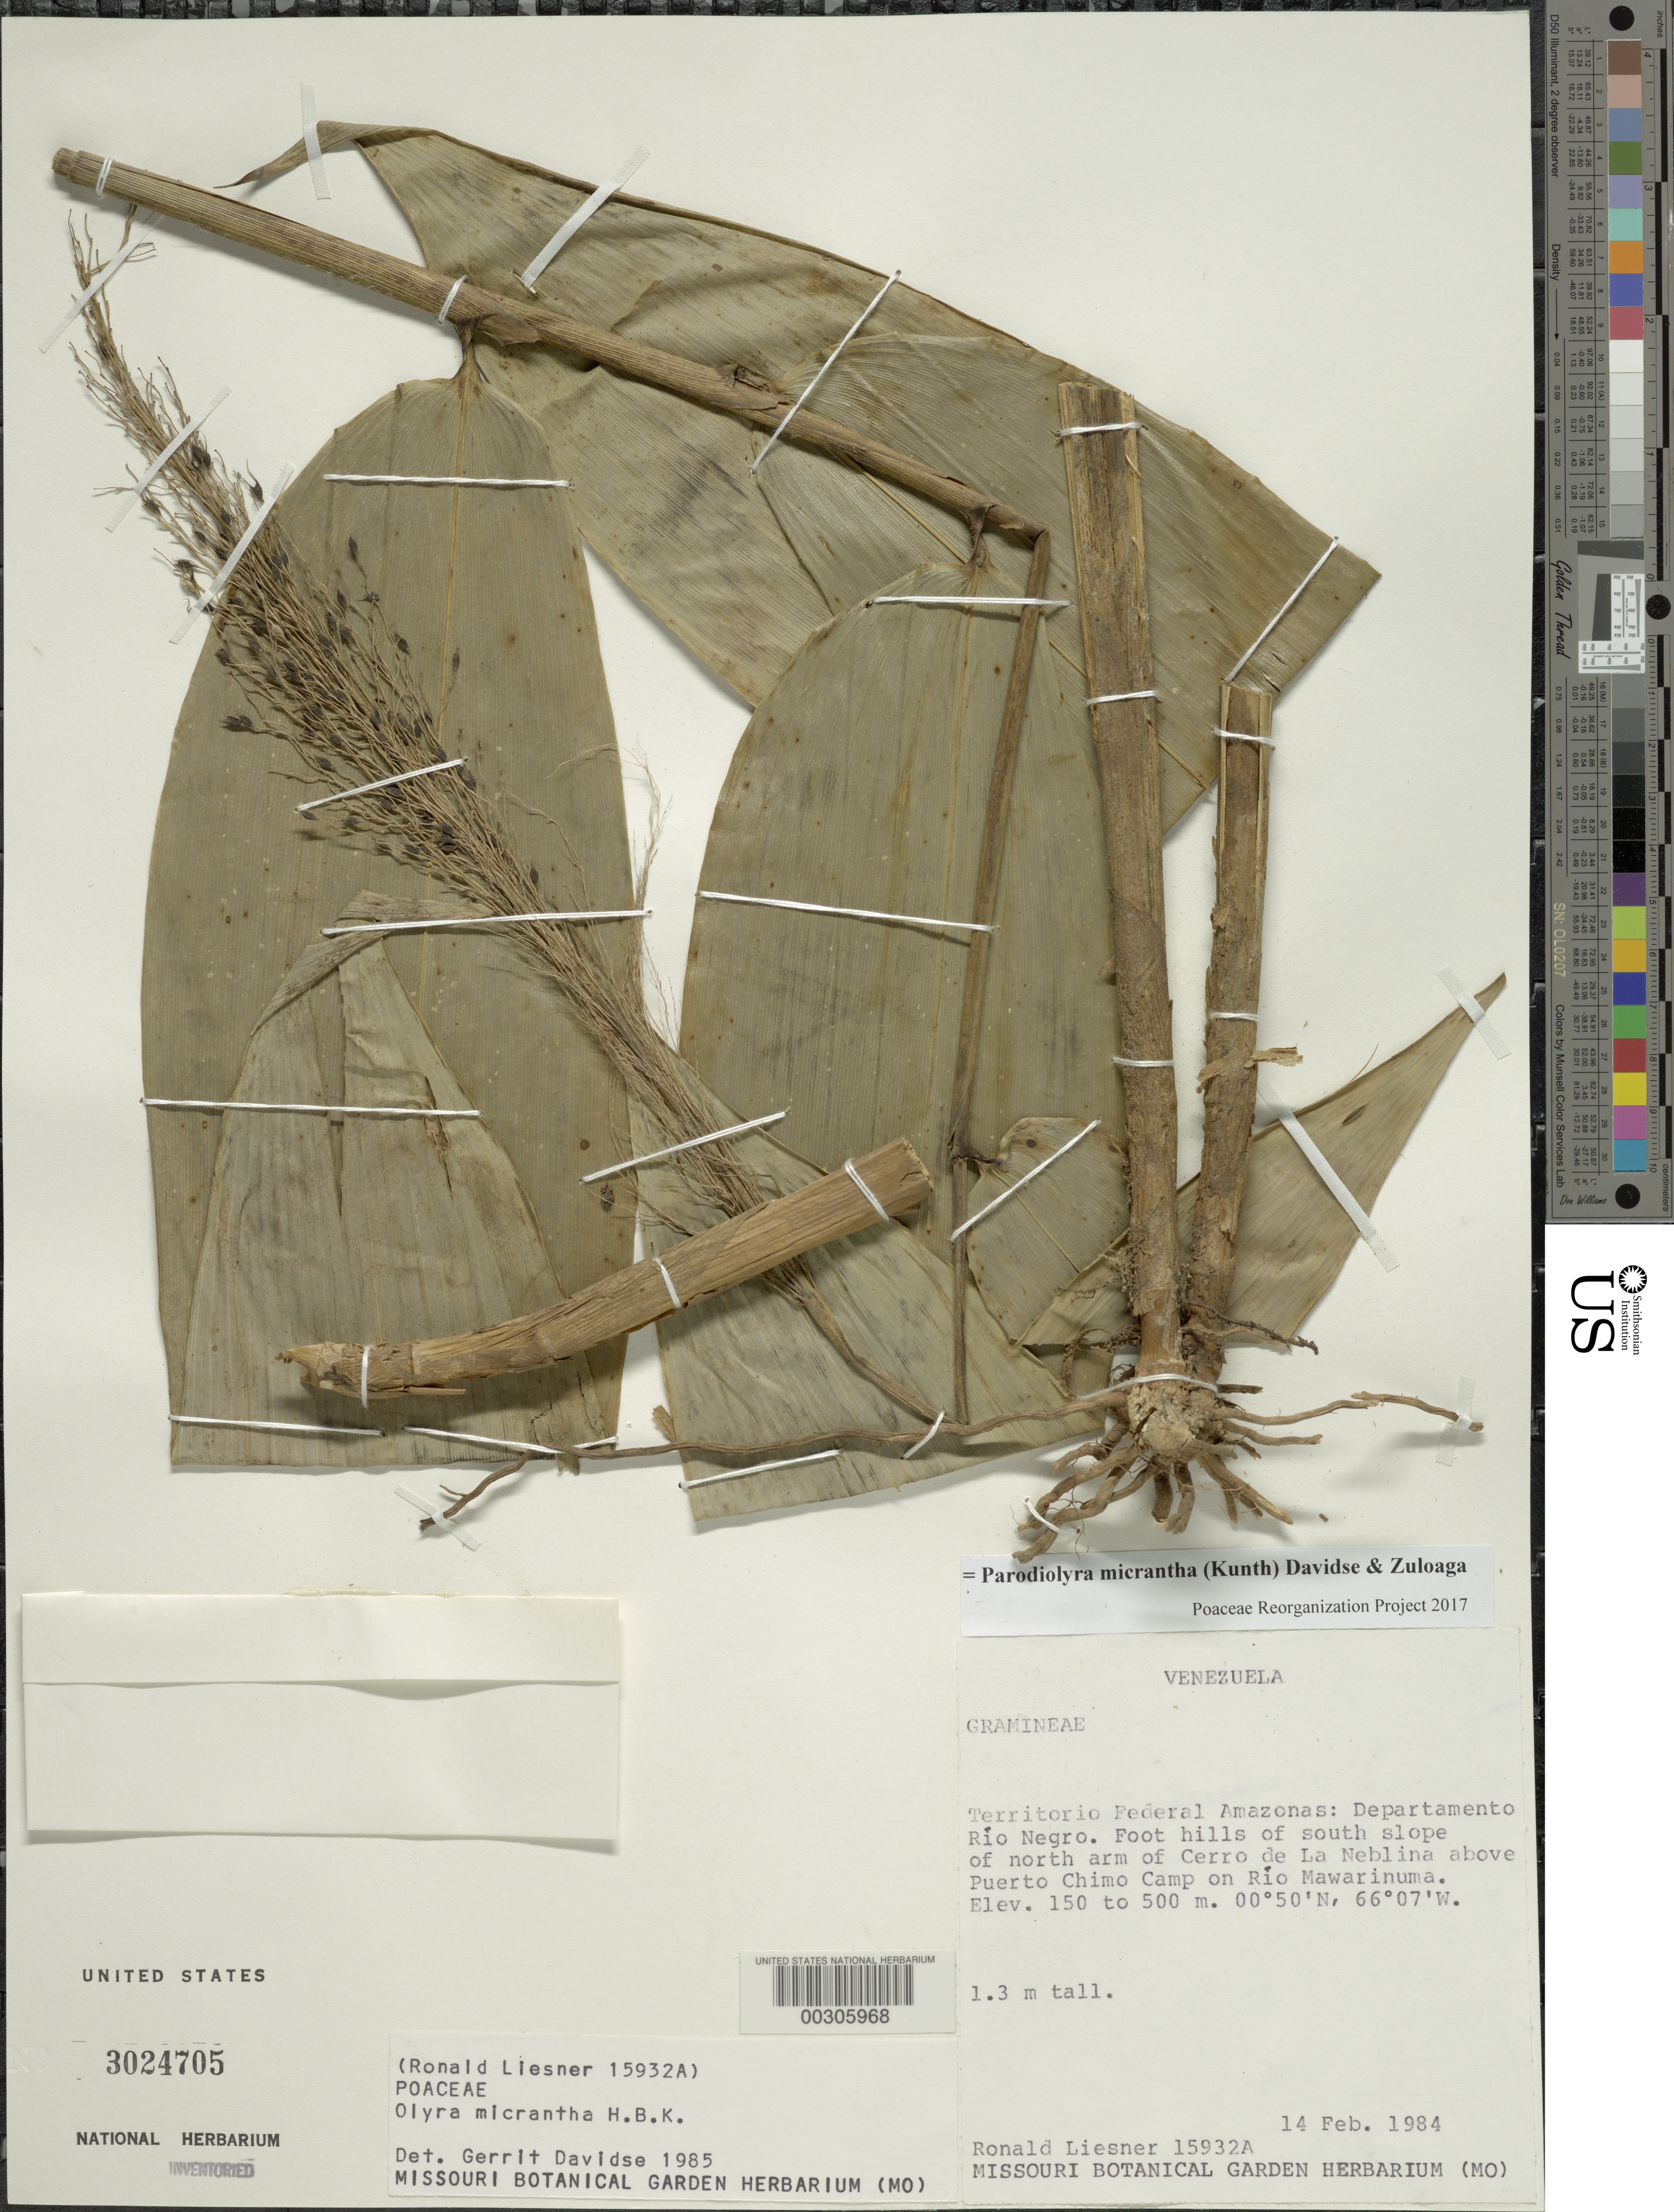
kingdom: Plantae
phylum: Tracheophyta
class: Liliopsida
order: Poales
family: Poaceae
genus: Parodiolyra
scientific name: Parodiolyra micrantha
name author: (Kunth) Davidse & Zuloaga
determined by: Poaceae Reorganization Project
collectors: R. L. Liesner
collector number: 15932 A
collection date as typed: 14 Feb 1984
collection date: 1984-02-14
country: Venezuela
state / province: Amazonas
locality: Rio negro lat 00 50'n: long 66 07'w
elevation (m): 150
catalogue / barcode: US 3024705